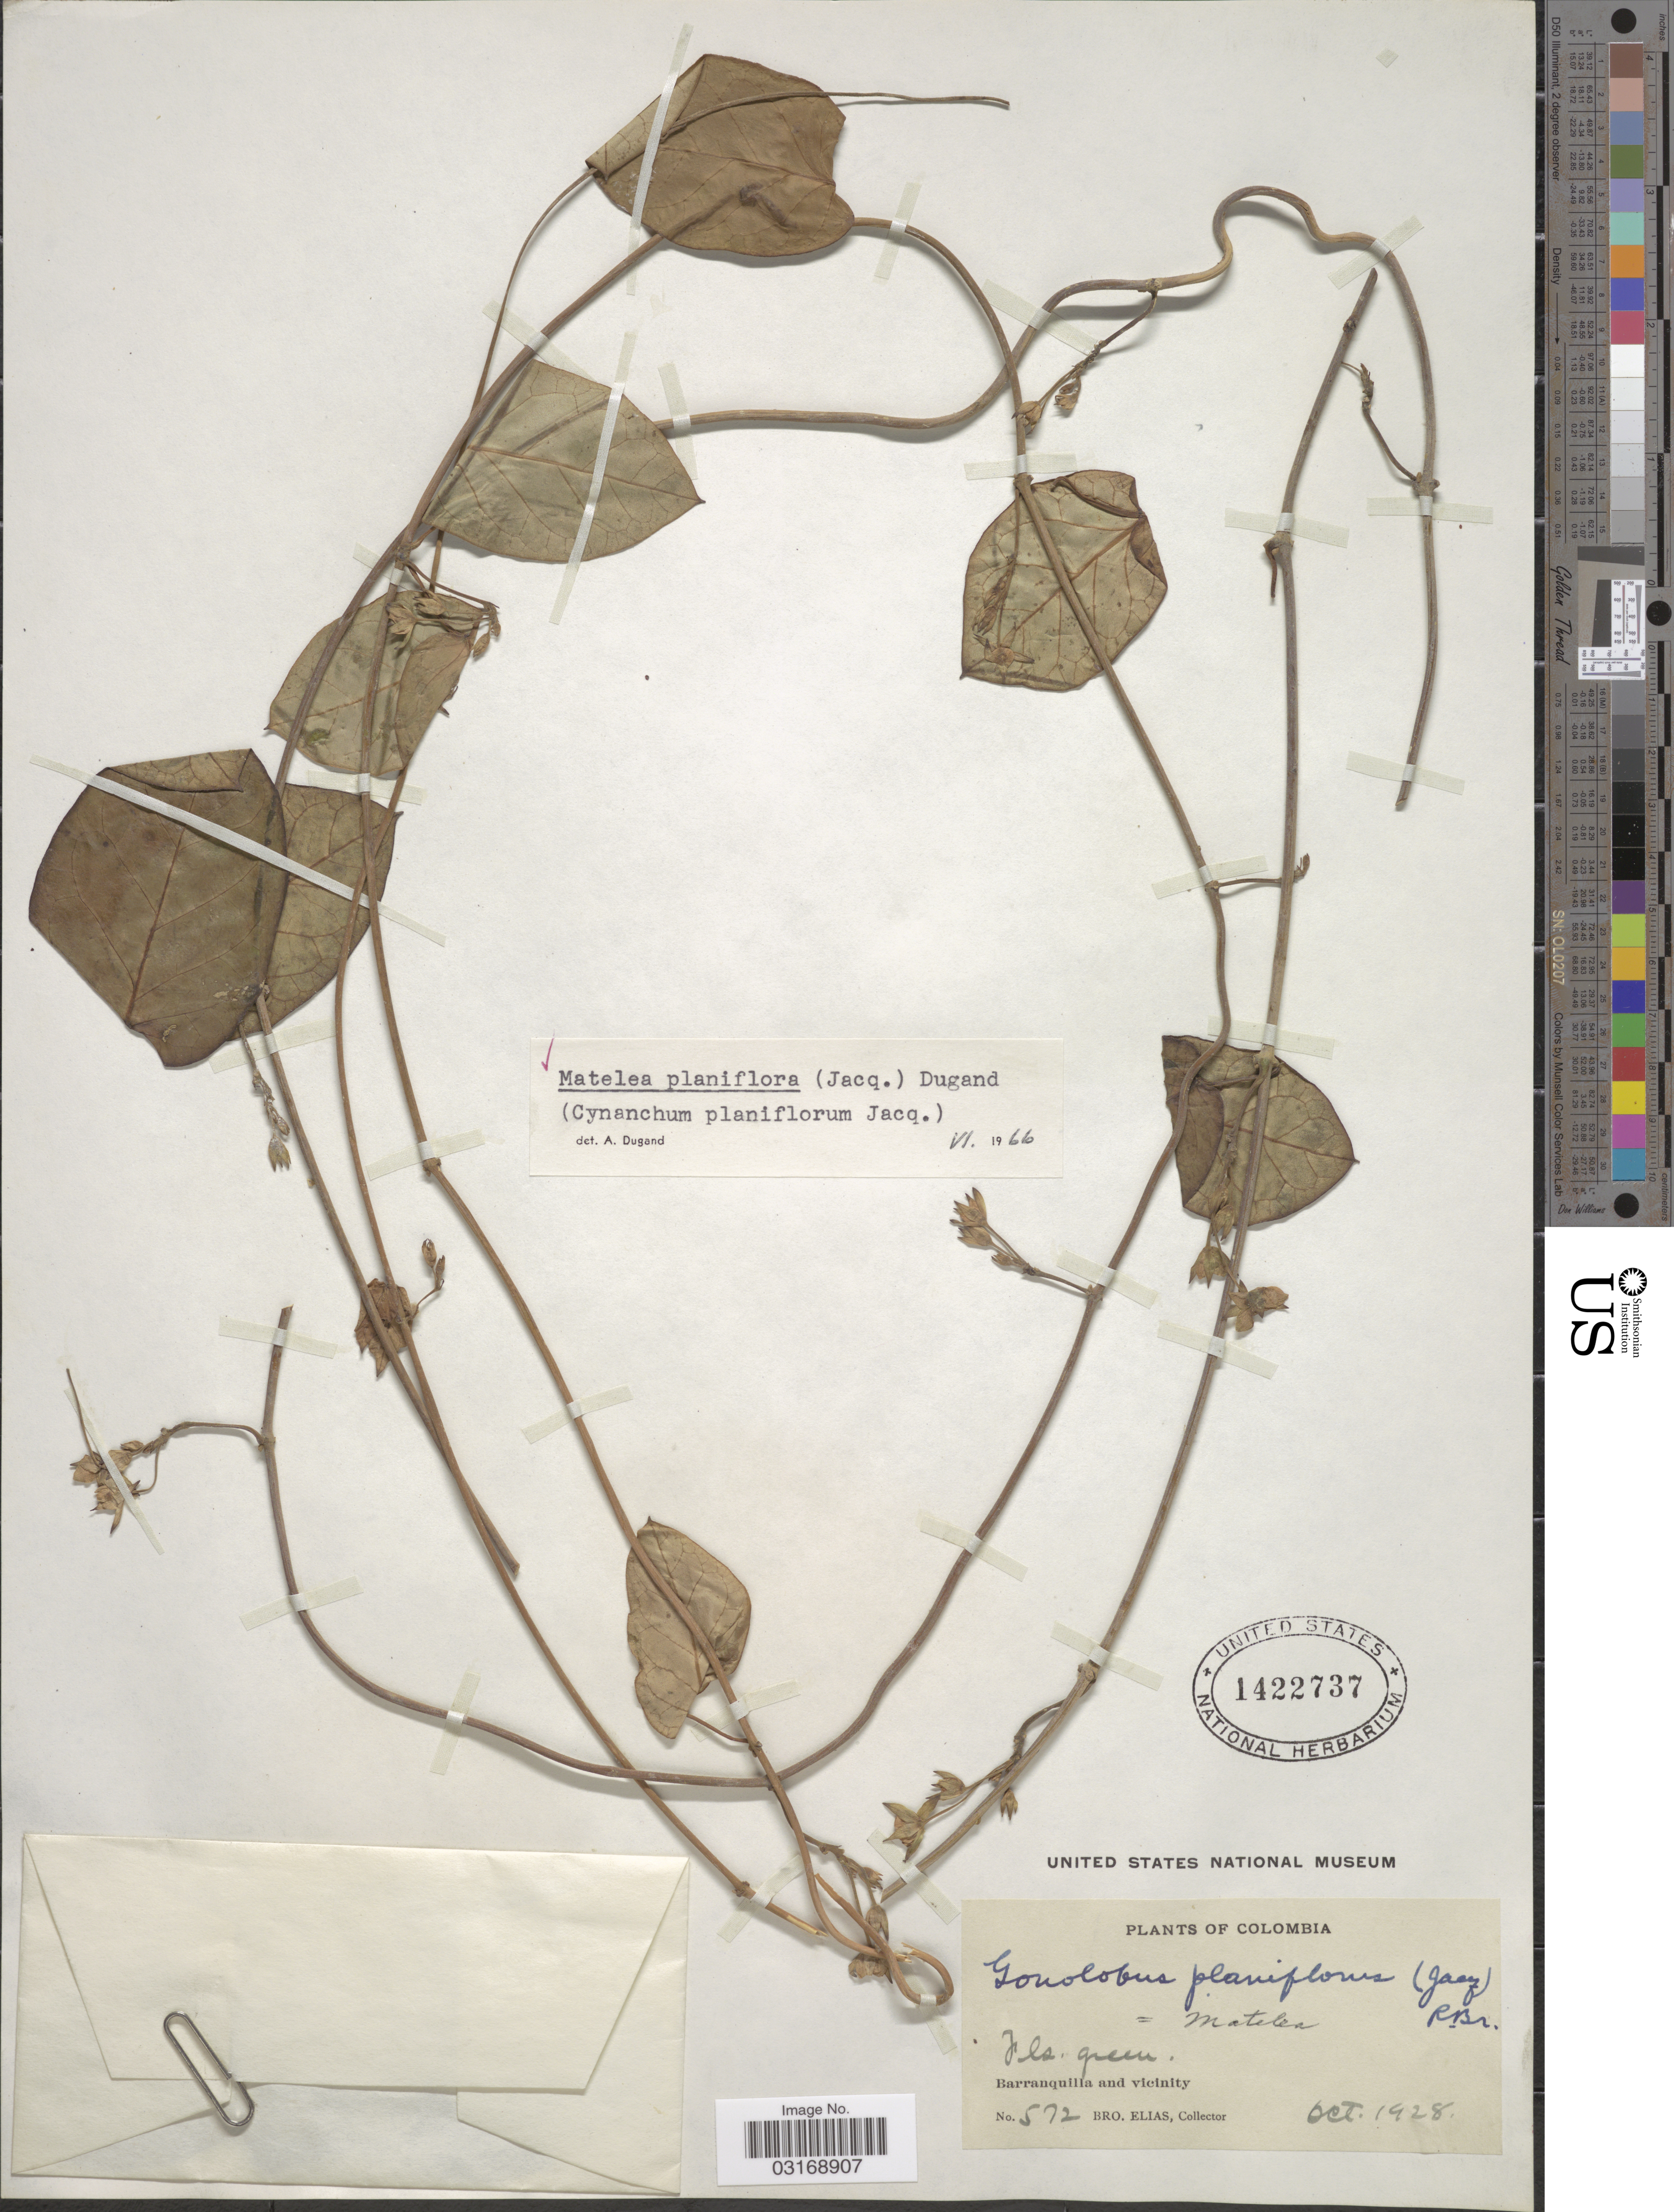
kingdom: Plantae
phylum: Tracheophyta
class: Magnoliopsida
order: Gentianales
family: Apocynaceae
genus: Matelea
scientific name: Matelea planiflora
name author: (Jacq.) Dugand G.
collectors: Bro. Elias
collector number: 572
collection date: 1928-10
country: Colombia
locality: Barranquilla and vicinity.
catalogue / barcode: US 1422737